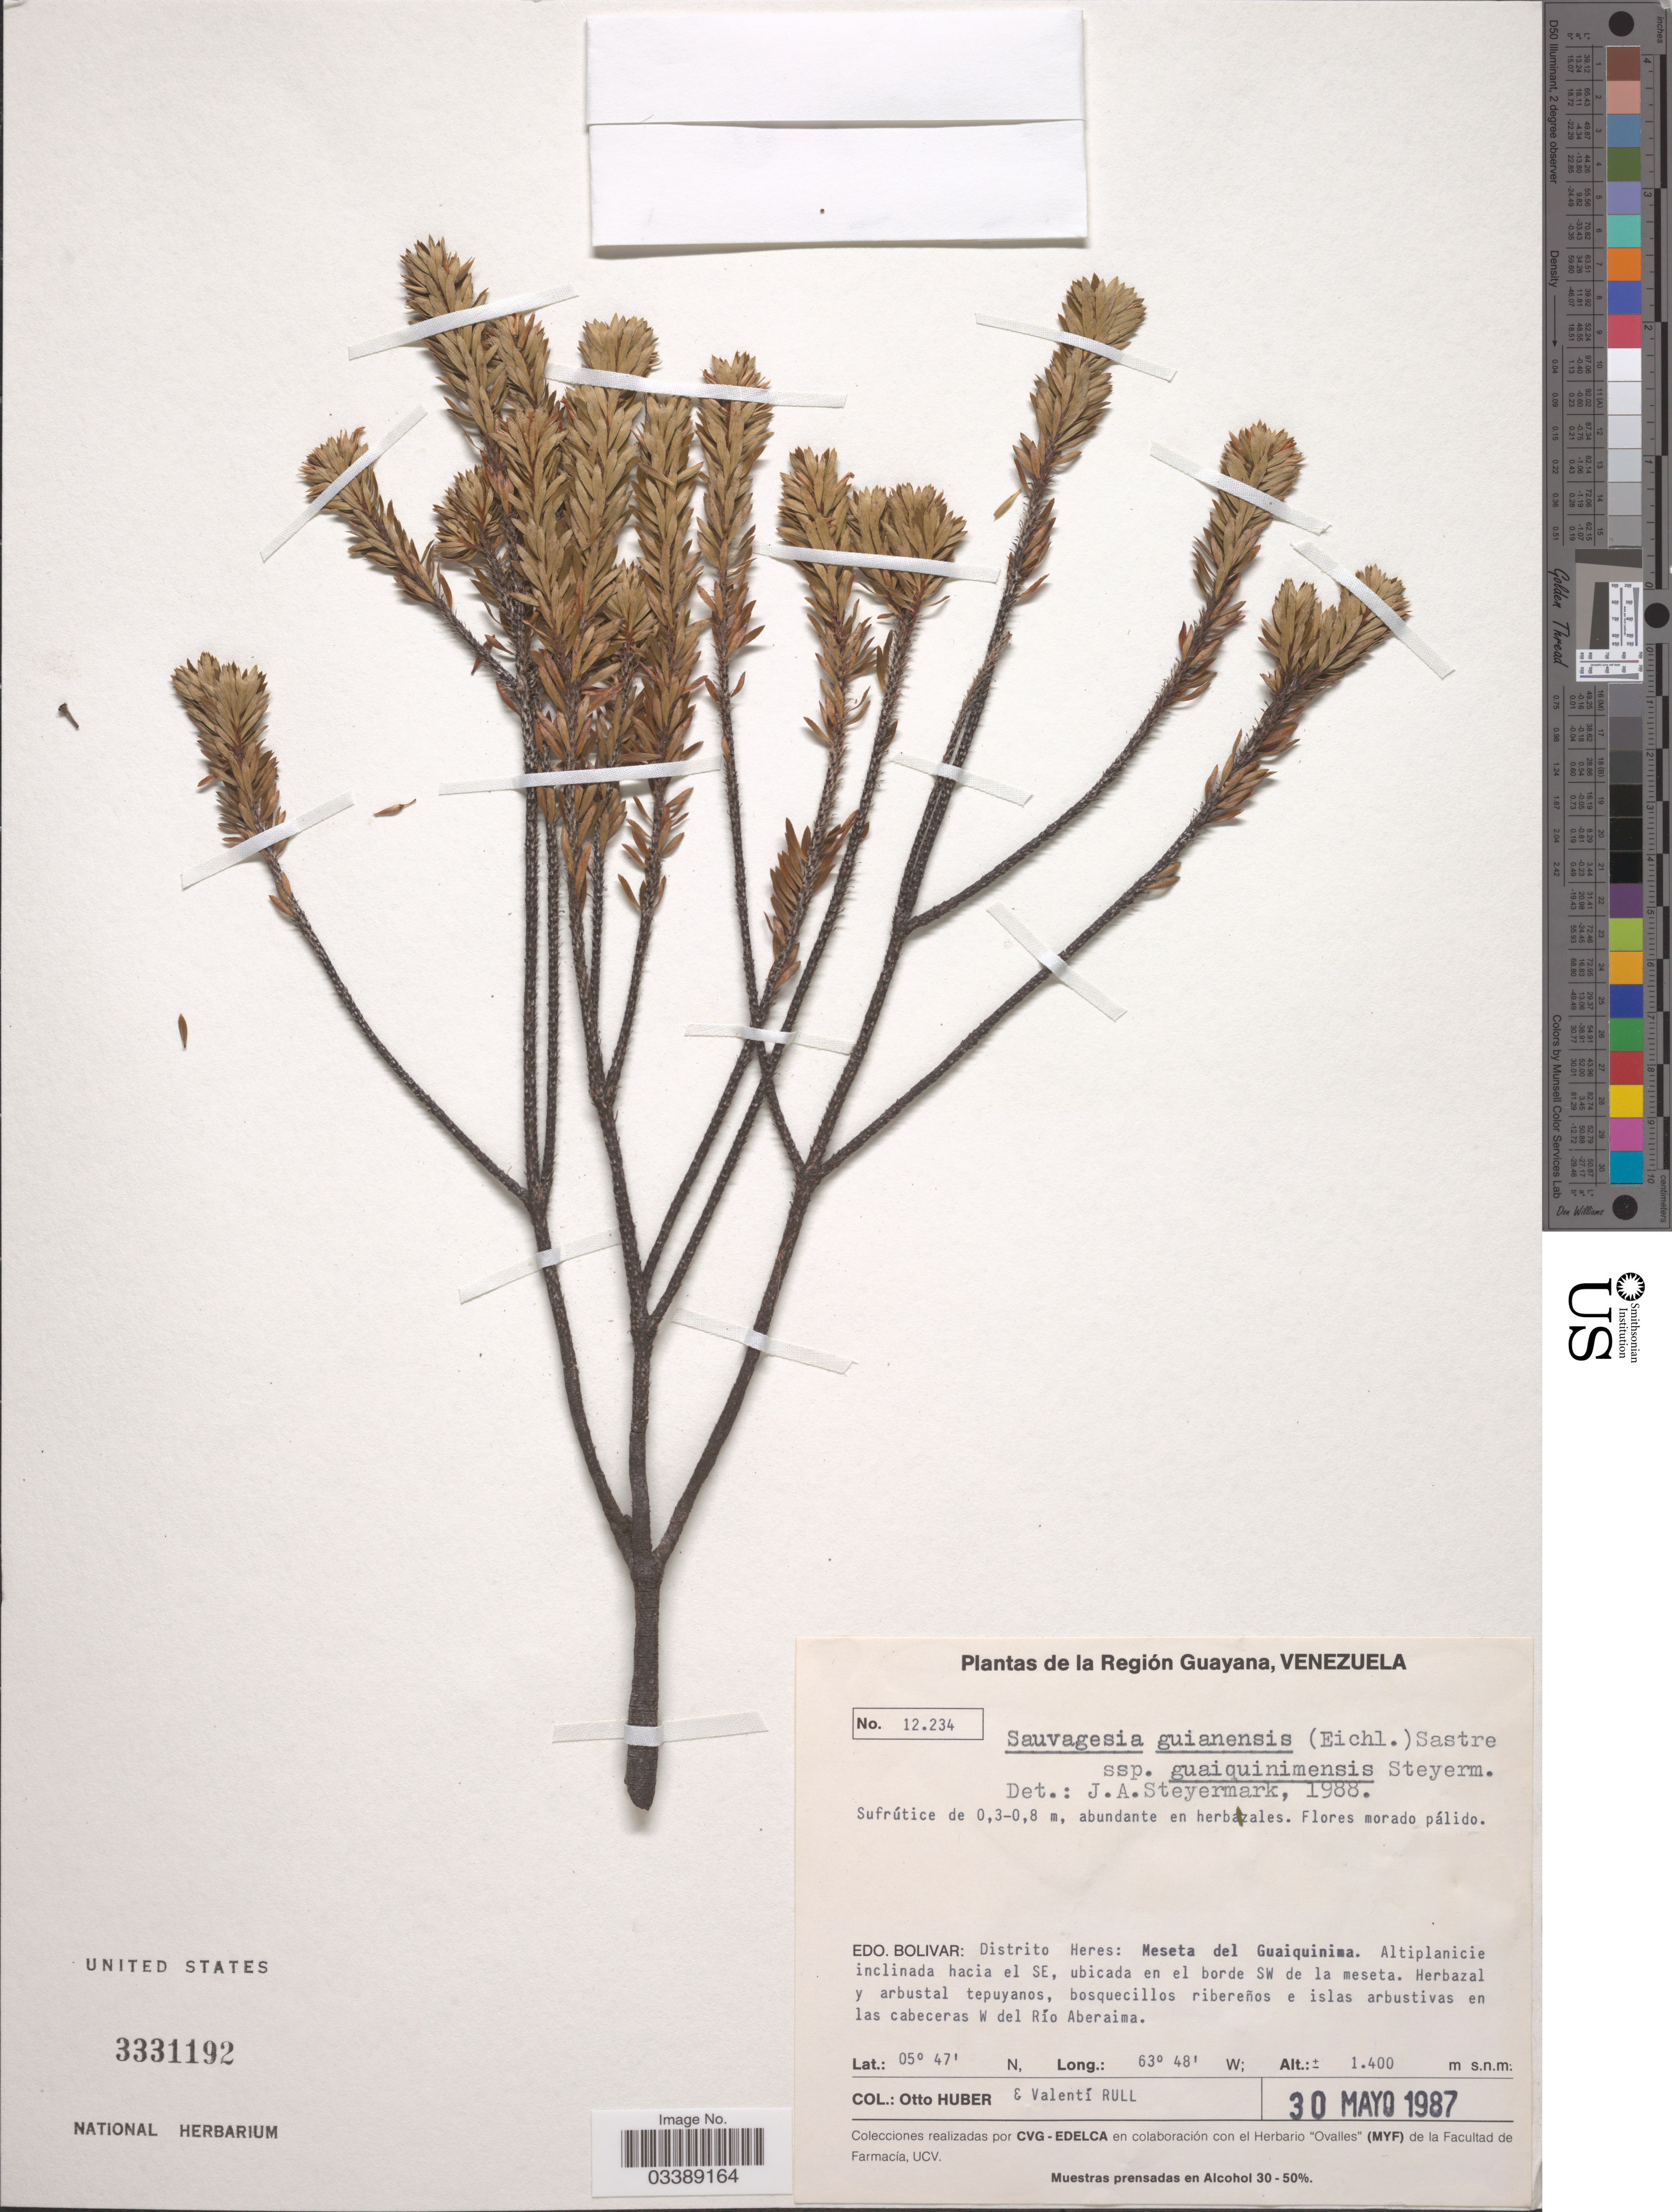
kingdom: Plantae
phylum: Tracheophyta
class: Magnoliopsida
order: Malpighiales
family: Ochnaceae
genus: Sauvagesia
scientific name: Sauvagesia guianensis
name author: (Eichler) Sastre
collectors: O. Huber & V. Rull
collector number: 12234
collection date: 1987-05-30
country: Venezuela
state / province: Bolivar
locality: La Región Guayana. Distrito Heres: Meseta del Guaiquinima. Altiplanicie inclinada hacia el SE, ubicada en el borde SW de la meseta. En las cabeceras W del Río Aberaima.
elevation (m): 1400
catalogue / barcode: US 3331192